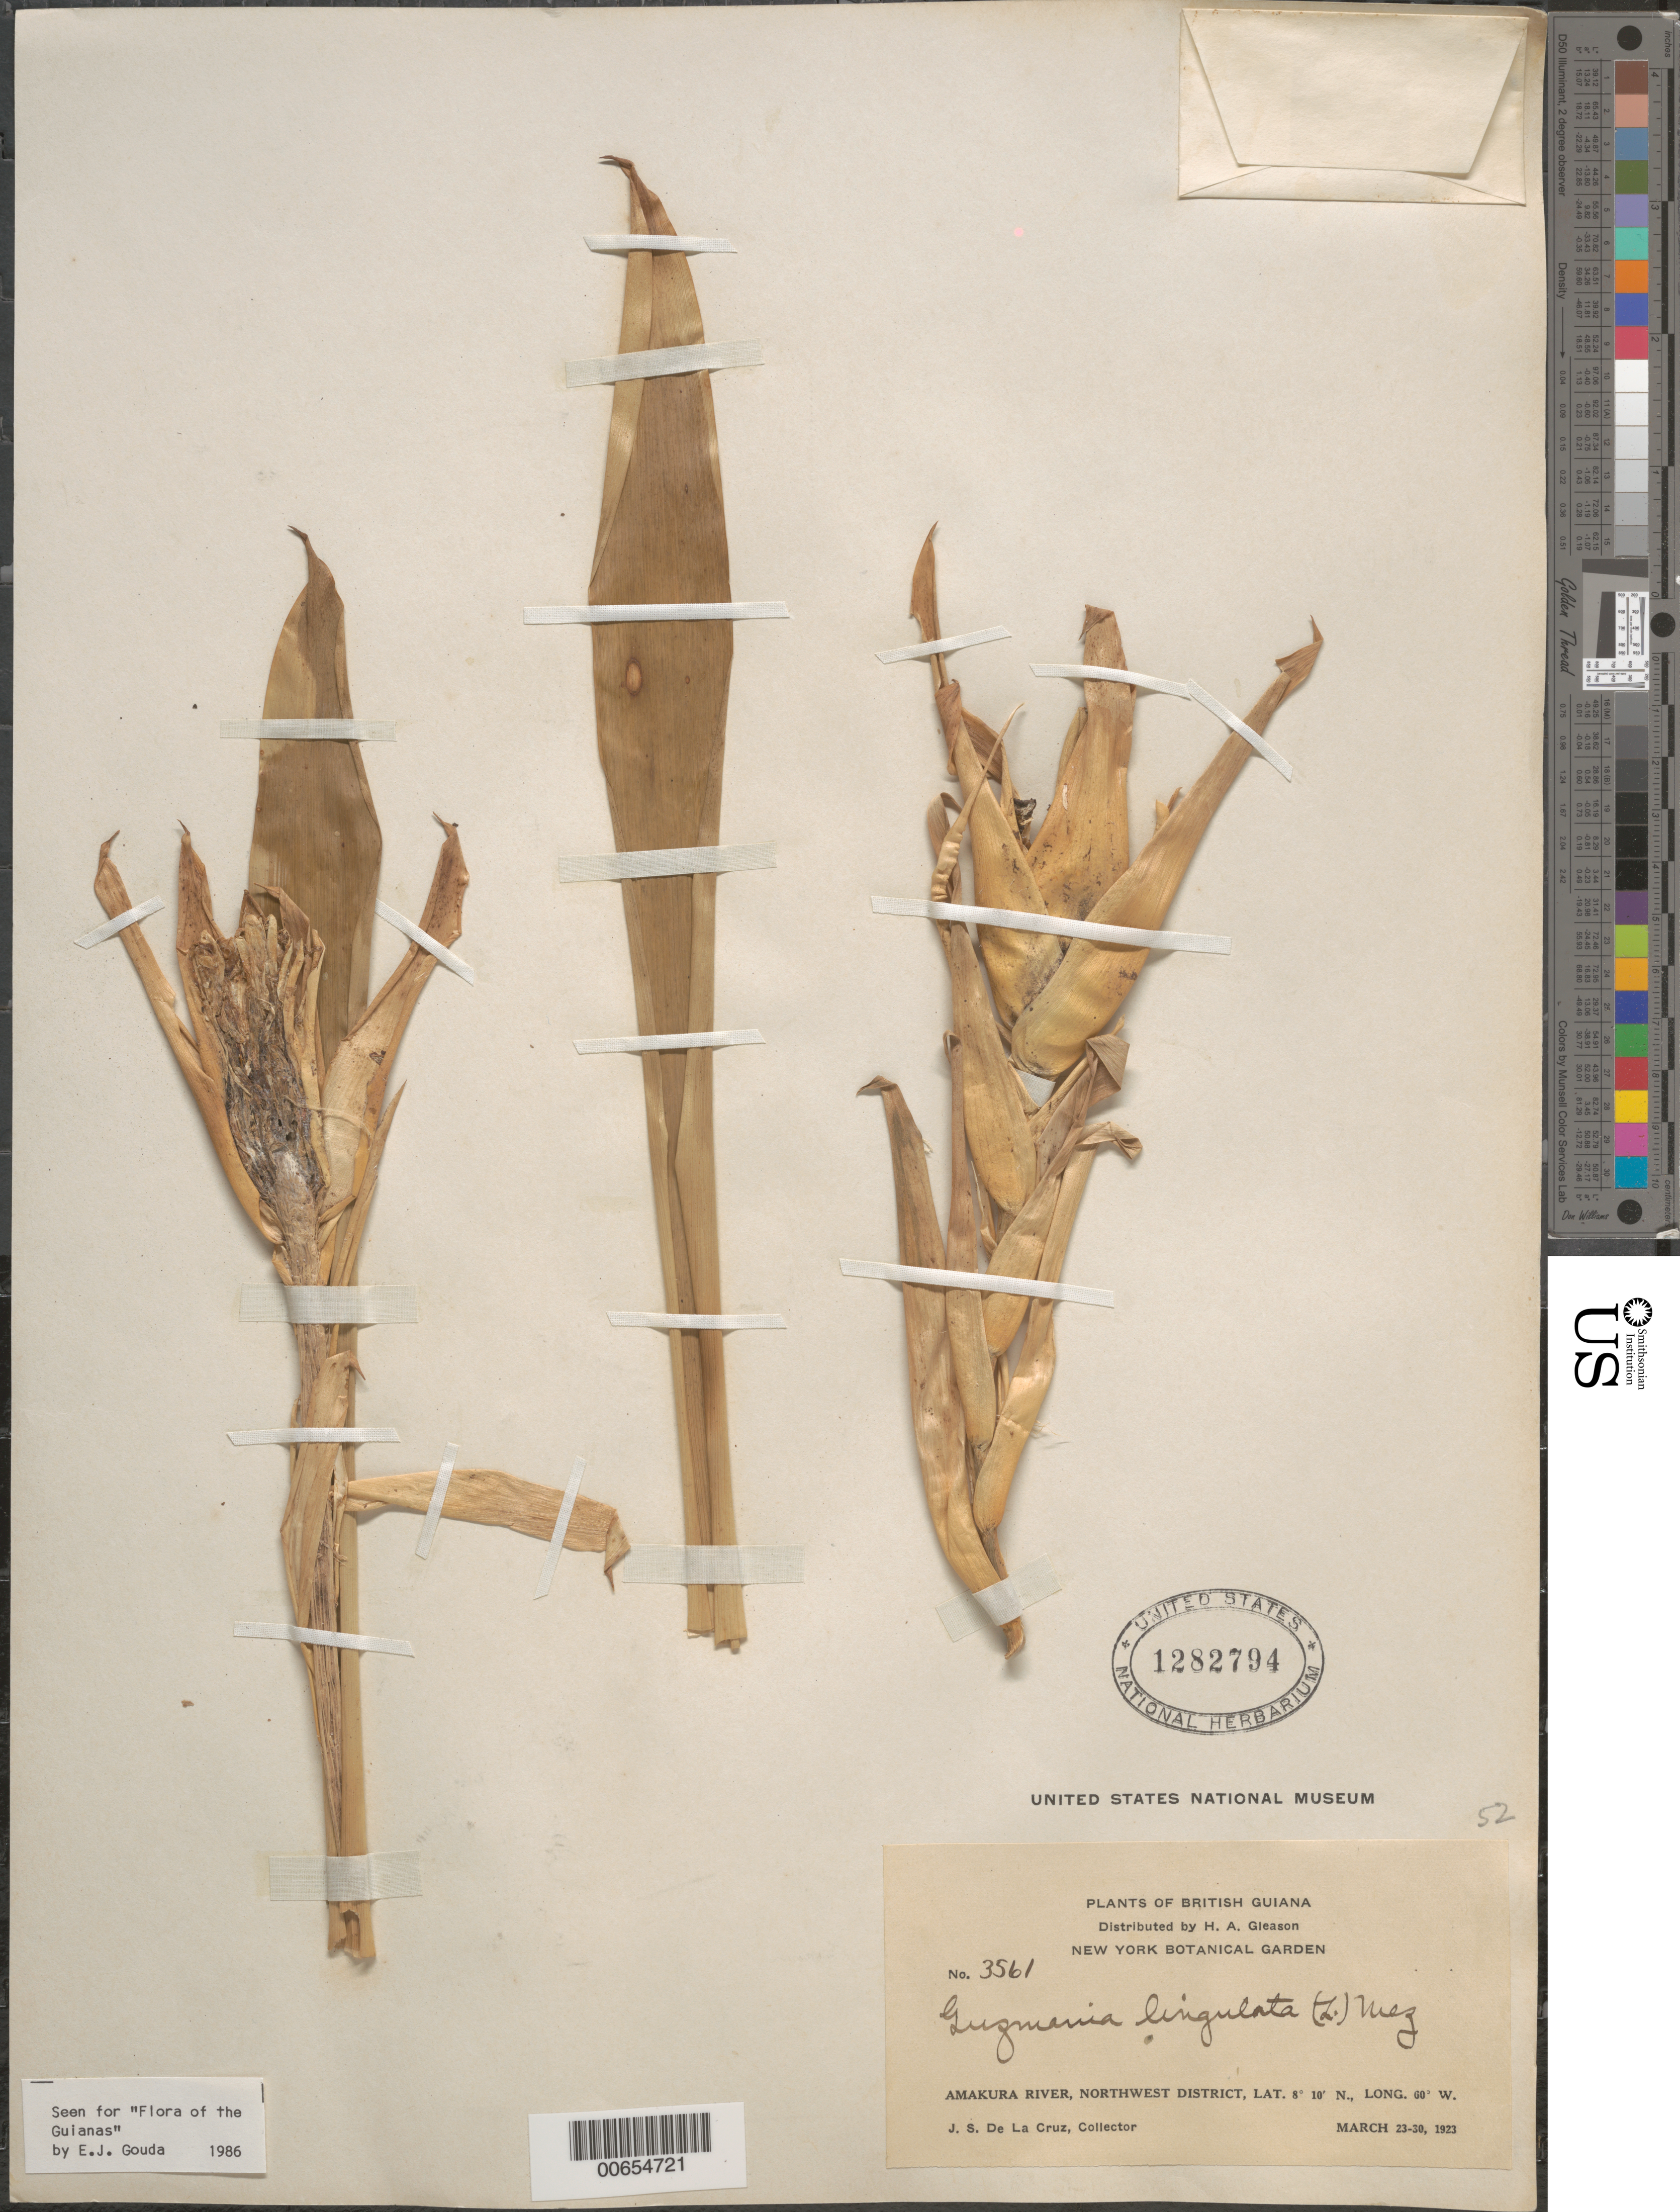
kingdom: Plantae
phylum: Tracheophyta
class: Liliopsida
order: Poales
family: Bromeliaceae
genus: Guzmania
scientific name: Guzmania lingulata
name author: (L.) Mez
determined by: Gouda, E. J.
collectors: J. S. de la Cruz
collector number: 3561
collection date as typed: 23-Mar-23 to 30-Mar-23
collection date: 1923-03-23/1923-03-30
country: Guyana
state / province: Barima-Waini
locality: Amakura R., NW District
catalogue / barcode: US 1282794